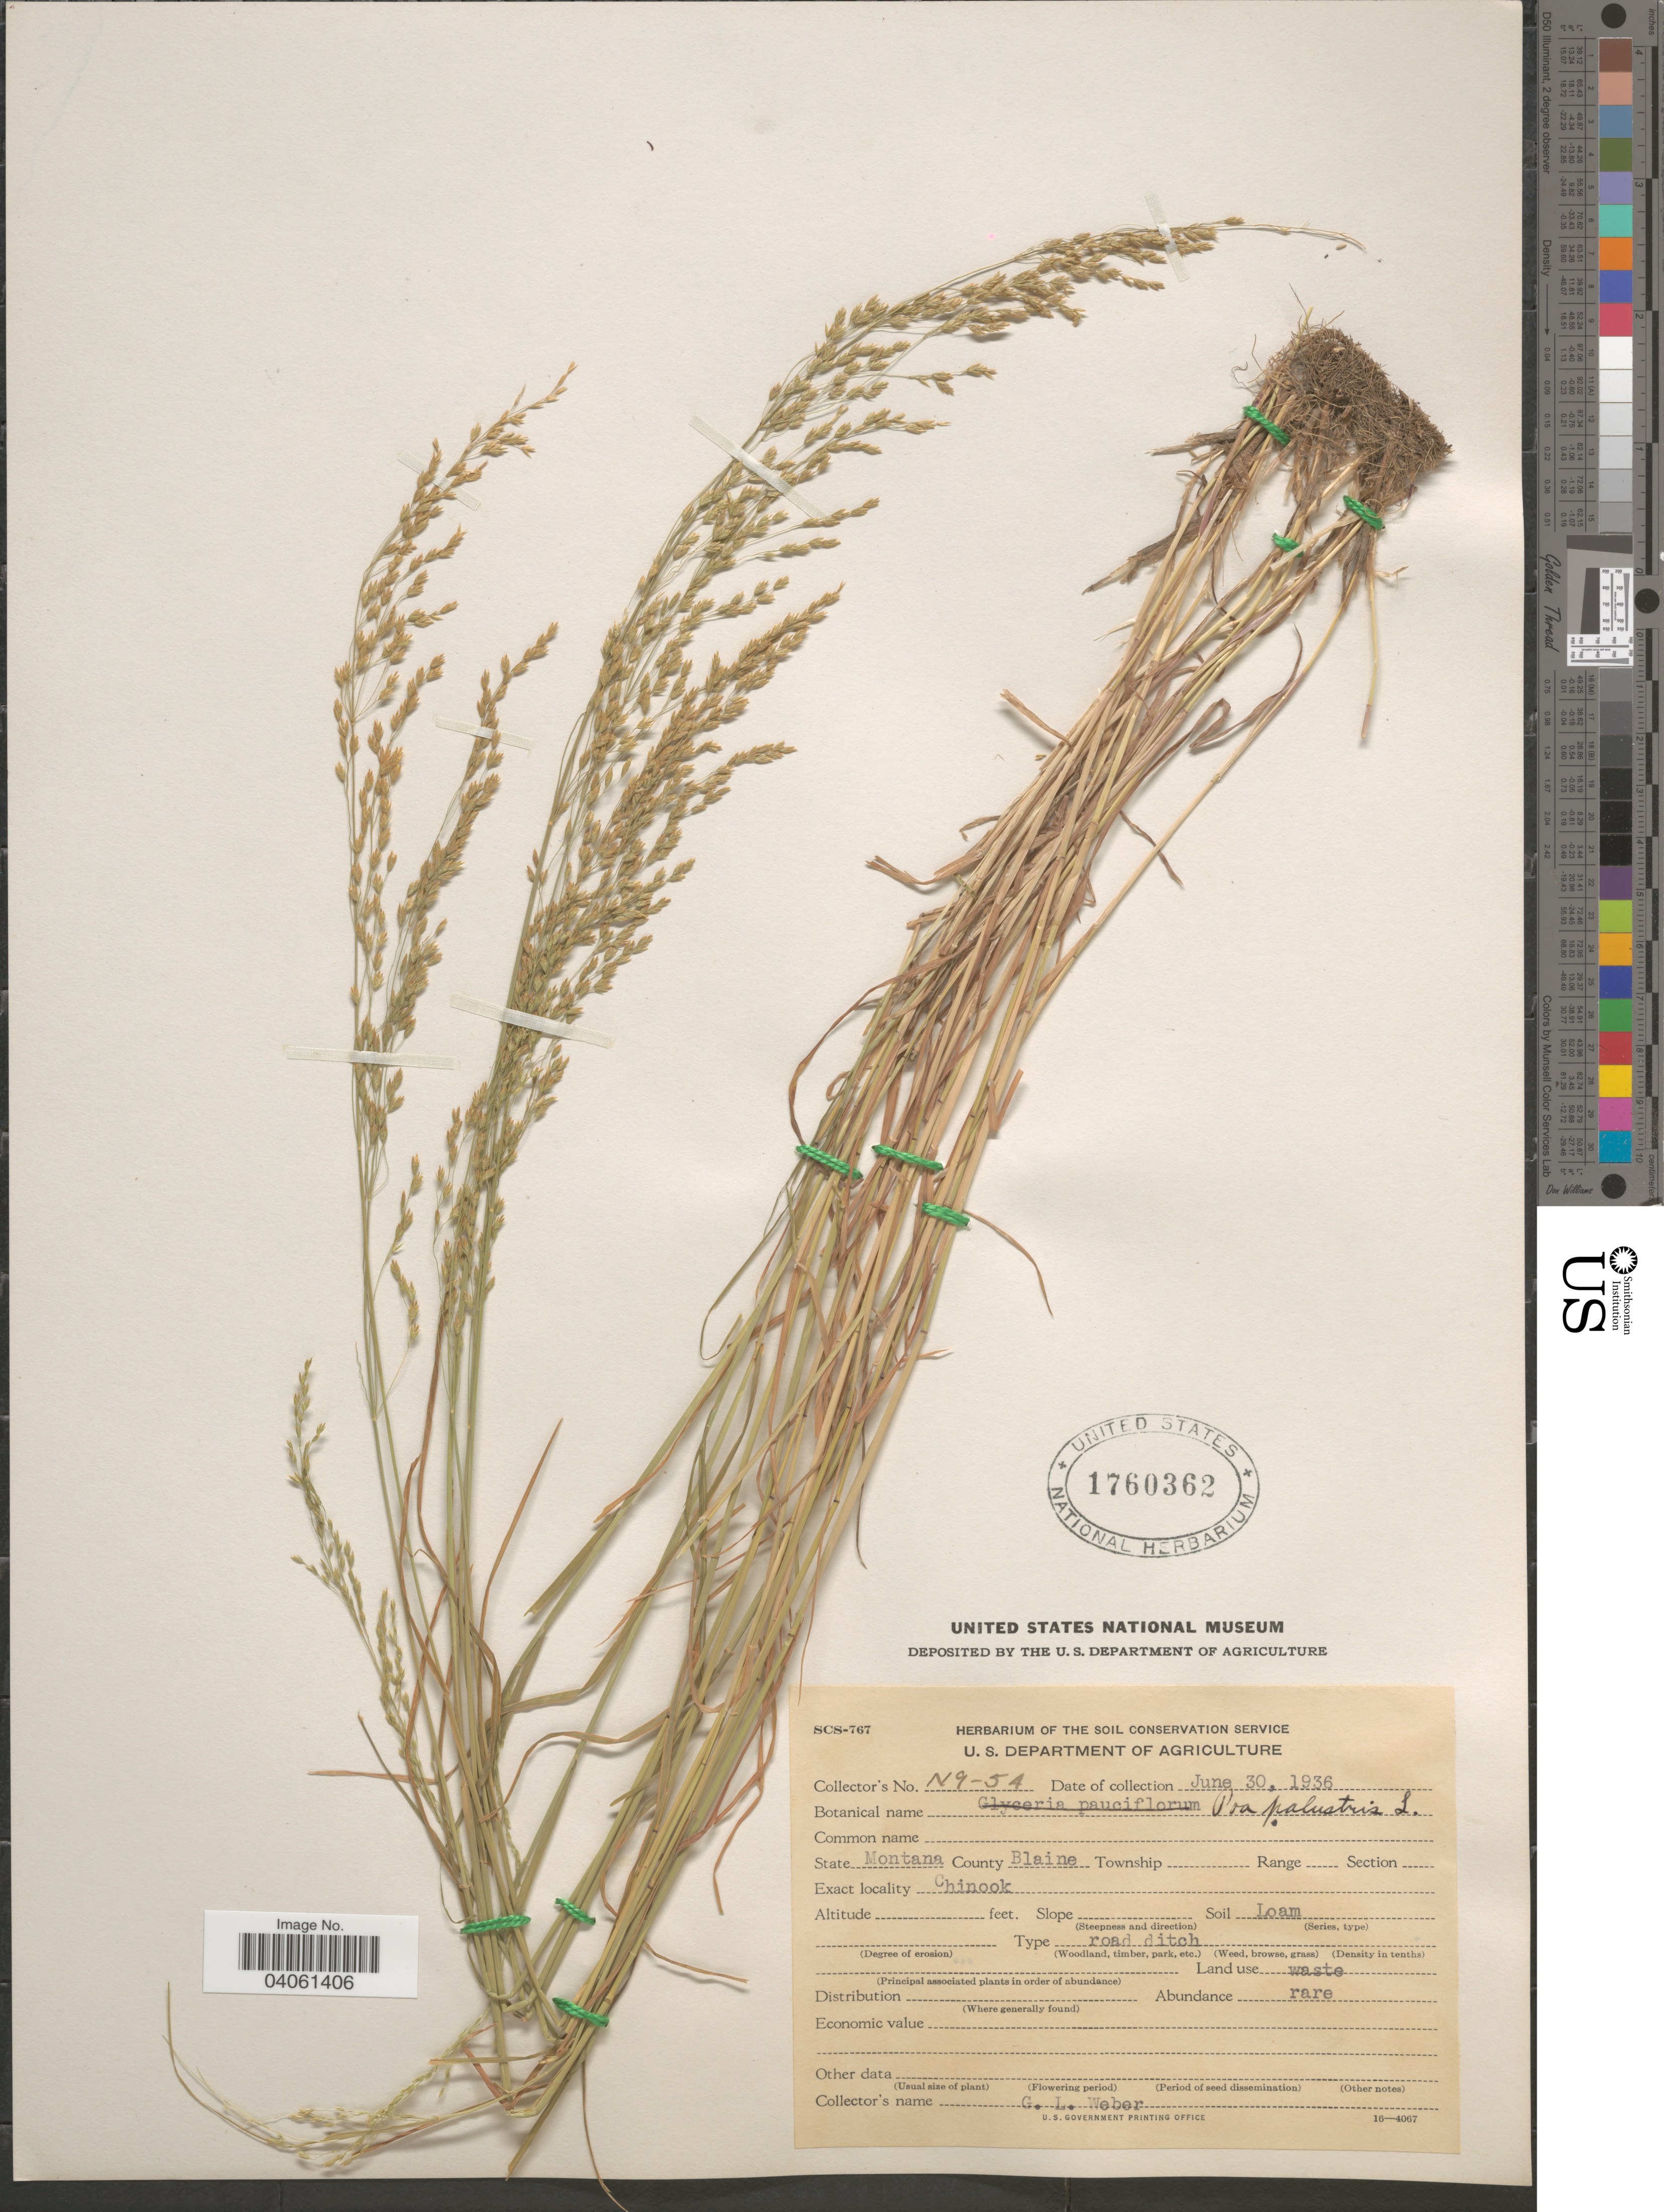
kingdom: Plantae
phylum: Tracheophyta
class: Liliopsida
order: Poales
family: Poaceae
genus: Poa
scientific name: Poa palustris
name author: L.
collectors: G. Weber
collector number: N9-54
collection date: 1936-06-30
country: United States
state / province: Montana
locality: County Blaine. Chinook.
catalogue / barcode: US 1760362